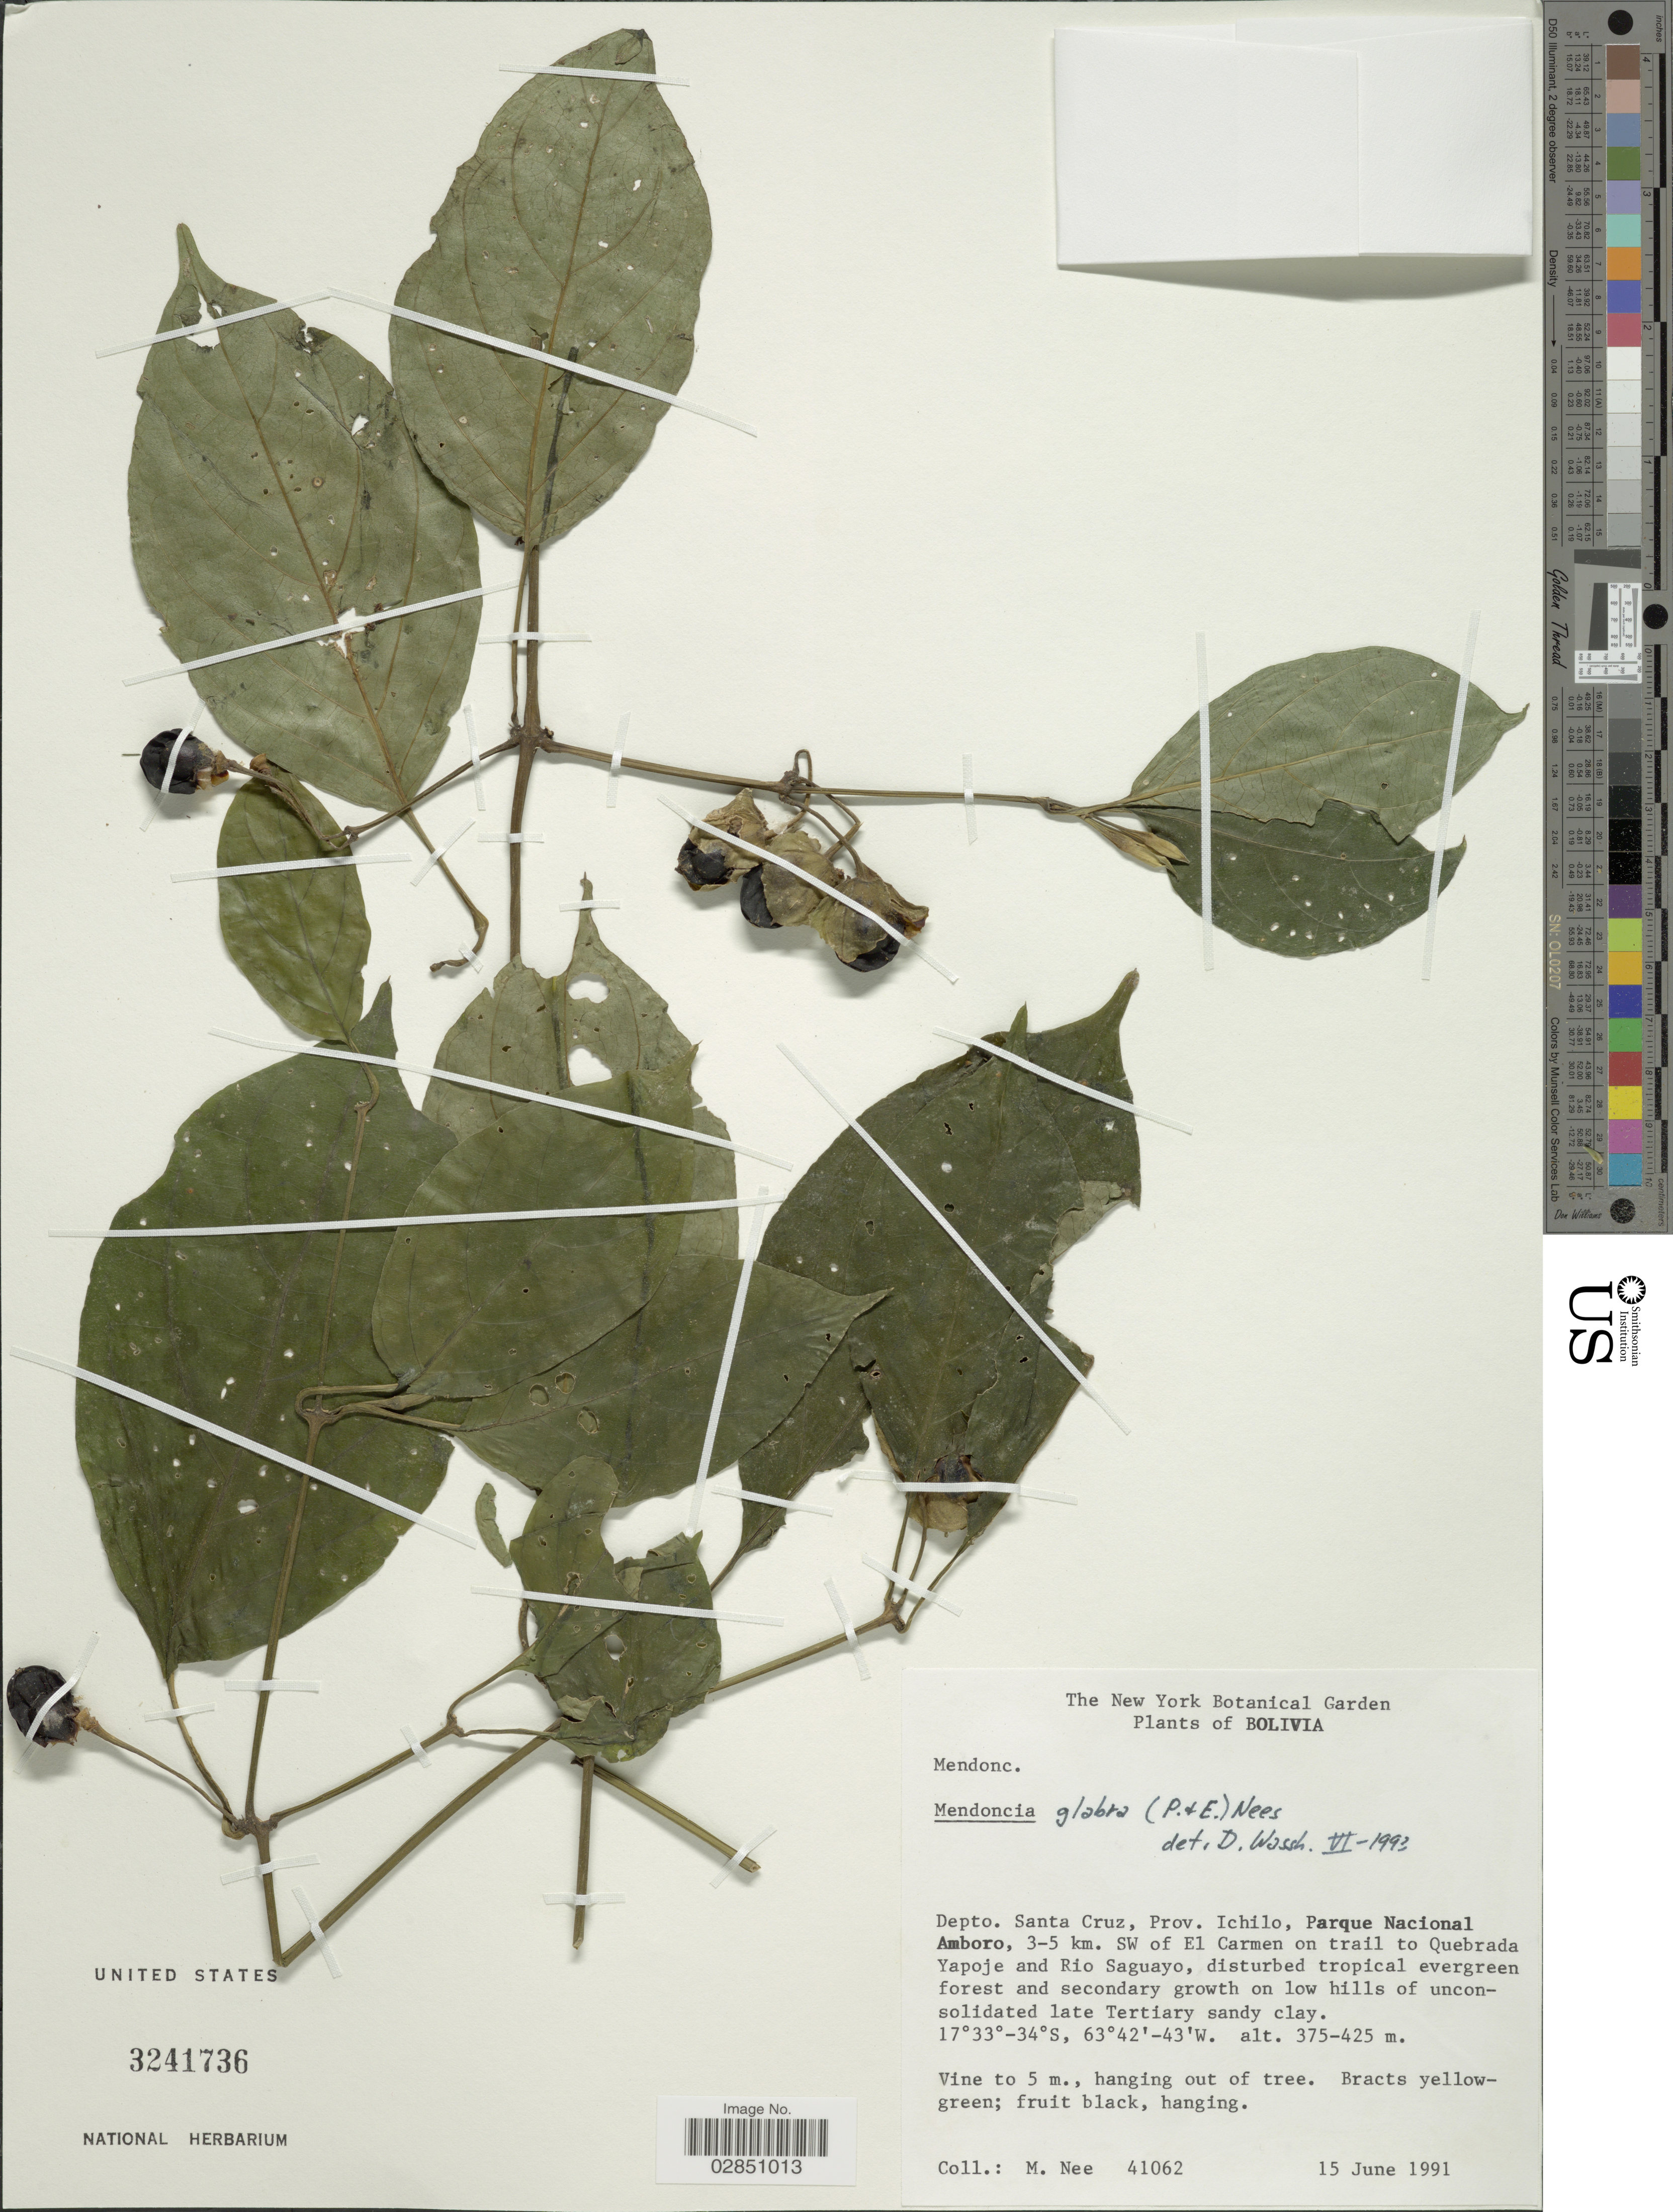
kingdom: Plantae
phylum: Tracheophyta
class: Magnoliopsida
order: Lamiales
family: Acanthaceae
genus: Mendoncia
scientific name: Mendoncia glabra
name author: (Poepp. & Endl.) Nees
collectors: M. Nee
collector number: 41062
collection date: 1991-06-15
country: Bolivia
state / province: Santa Cruz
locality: Depto. Santa Cruz, Prov. Ichilo, Parque Nacional Amboro, 3-5 km. SW of El Carmen on trail to Quebrada Yapoje and Rio Saguayo.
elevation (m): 375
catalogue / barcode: US 3241736